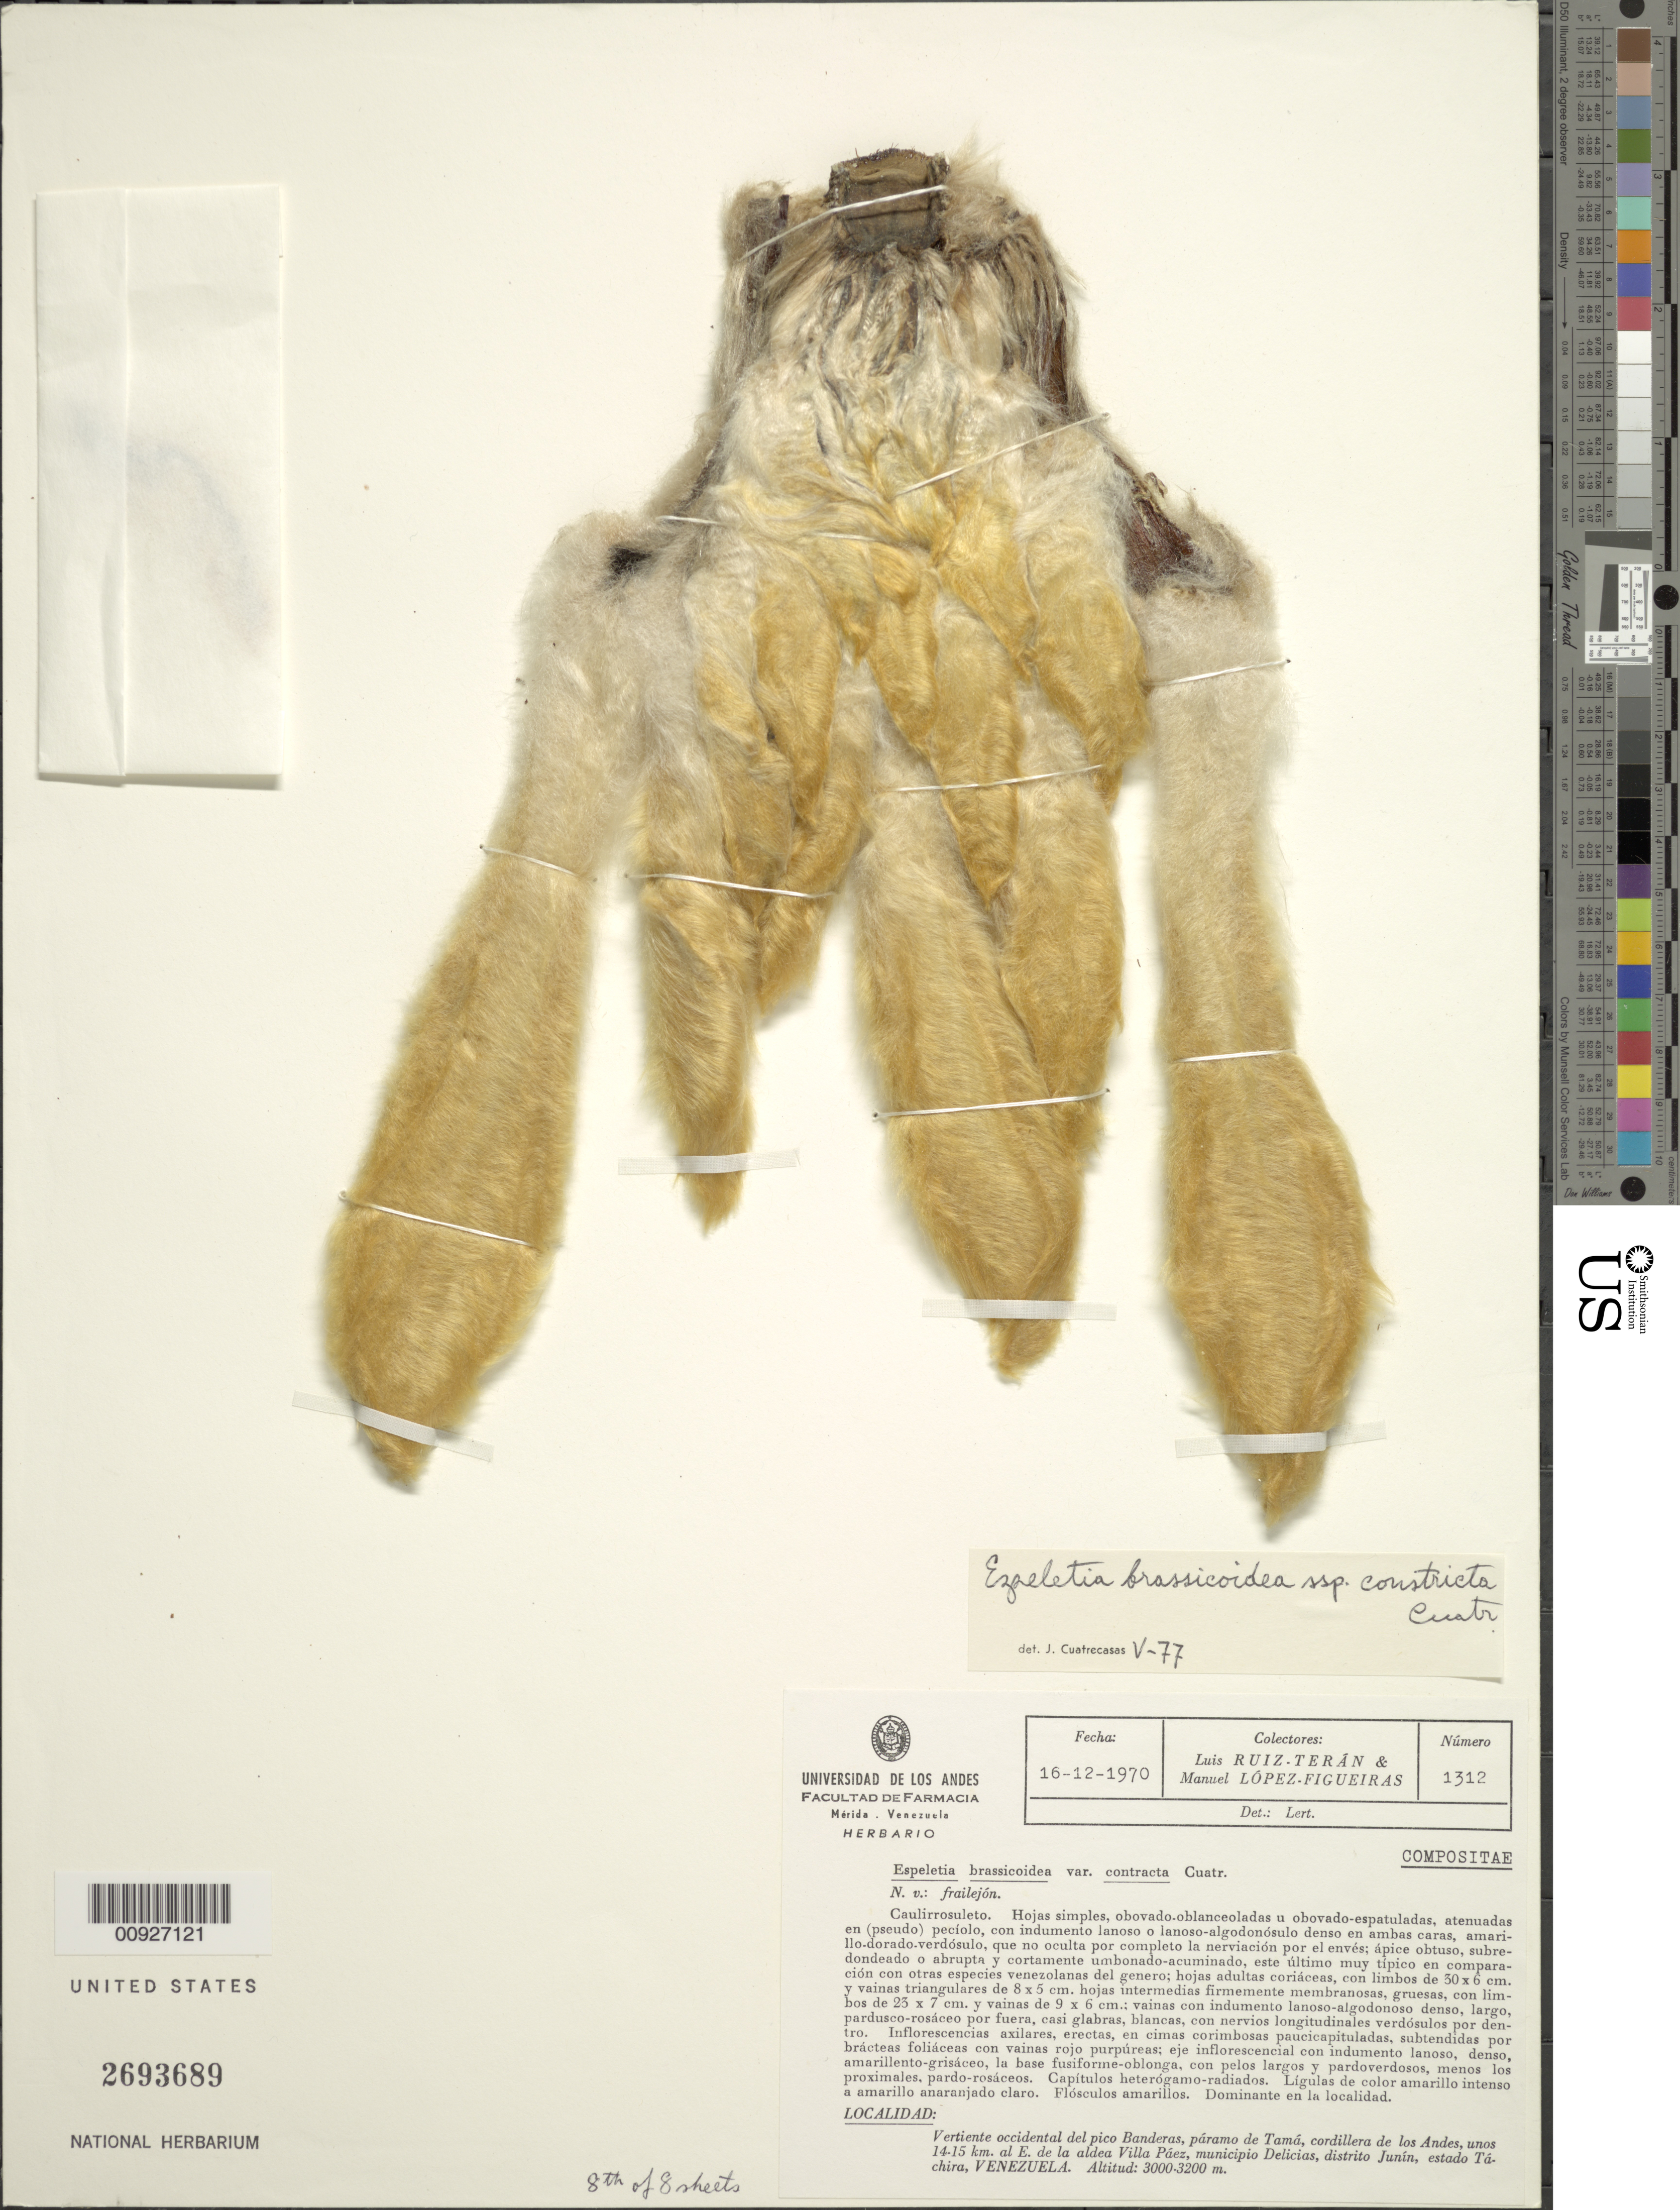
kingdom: Plantae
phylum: Tracheophyta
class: Magnoliopsida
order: Asterales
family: Asteraceae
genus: Espeletia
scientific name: Espeletia brassicoidea f. constricta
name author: Cuatrec.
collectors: L. E. Ruíz-Terán & M. López Figueiras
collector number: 1312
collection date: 1970-12-16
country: Venezuela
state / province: Táchira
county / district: Junín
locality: P. de Tamá. Vertiente occidental del pico Banderas, páramo de Tamá, cordillera de los Andes, unos 14-15 km. al E de la Aldea Villa Páez, municipio Delicias.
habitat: Dominante en la localidad.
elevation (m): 3000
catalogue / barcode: US 2693689